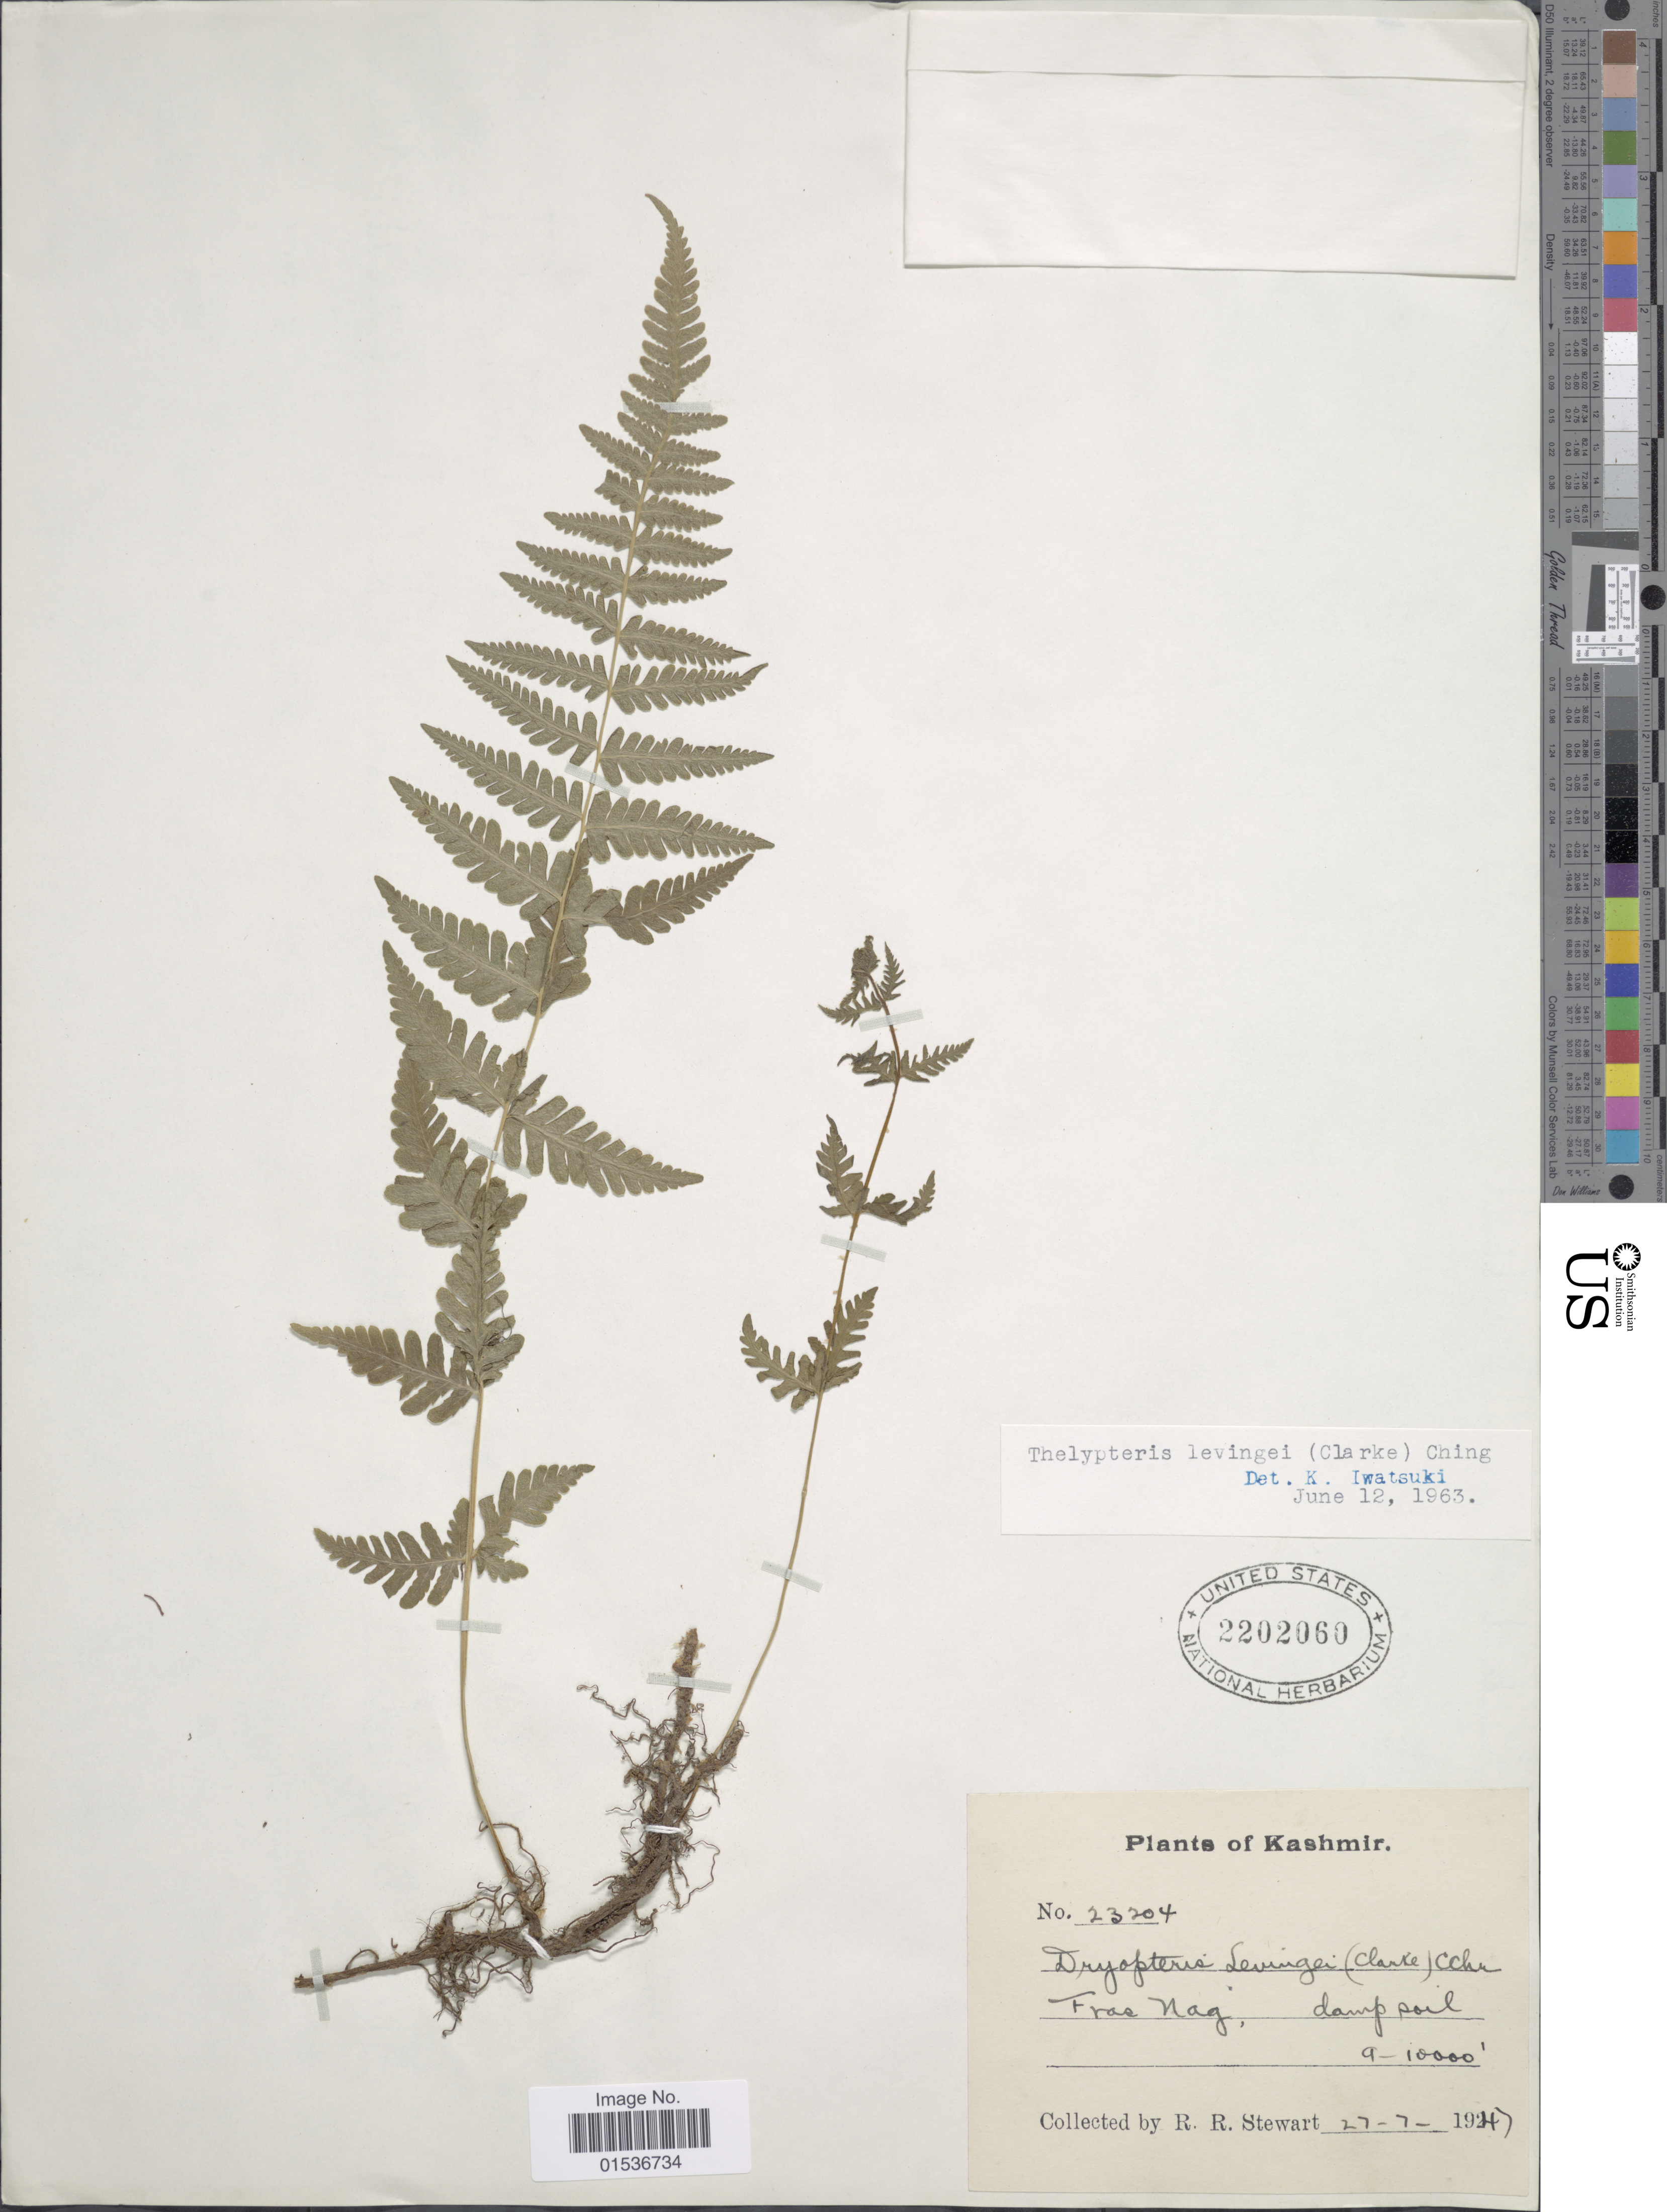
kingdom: Plantae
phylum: Tracheophyta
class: Polypodiopsida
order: Polypodiales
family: Thelypteridaceae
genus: Pseudophegopteris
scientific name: Pseudophegopteris levingei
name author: (C.B. Clarke) Ching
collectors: R. R. Stewart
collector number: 23204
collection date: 1947-07-27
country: India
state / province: Jammu and Kashmir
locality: Kashmir, Fras Nag.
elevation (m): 2743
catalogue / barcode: US 2202060